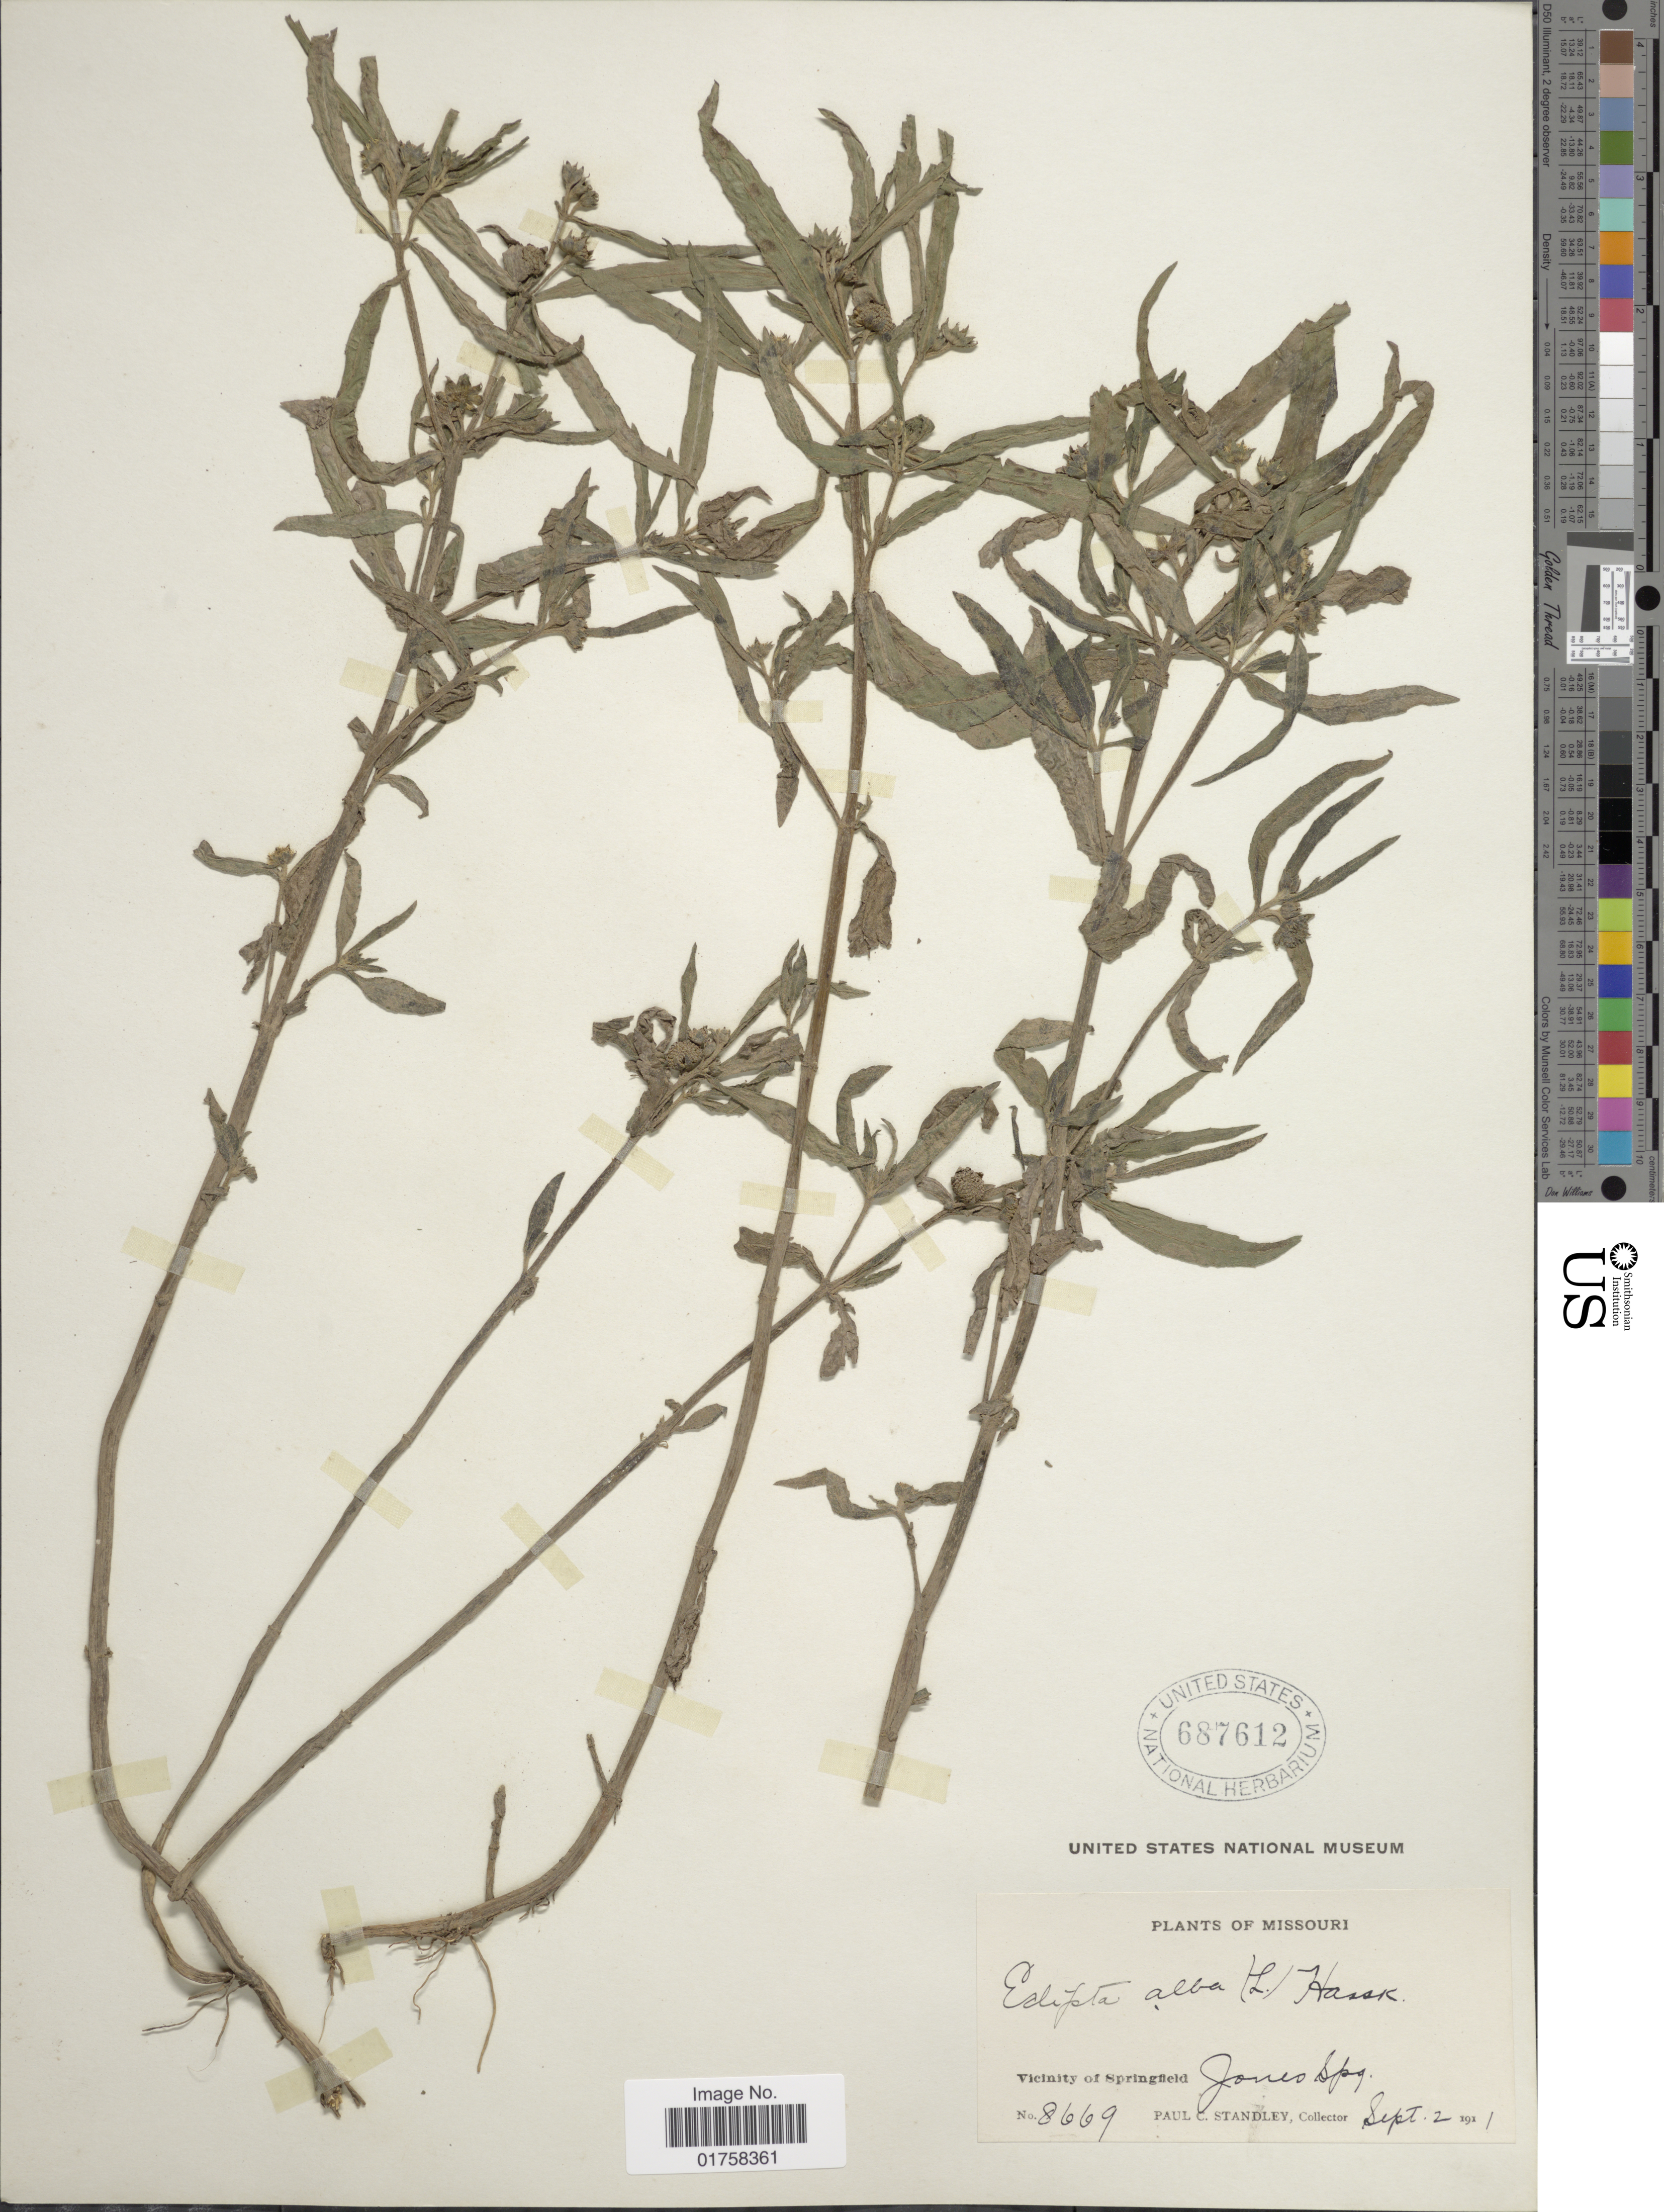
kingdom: Plantae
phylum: Tracheophyta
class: Magnoliopsida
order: Asterales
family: Asteraceae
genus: Eclipta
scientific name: Eclipta alba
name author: (L.) Hassk.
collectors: P. C. Standley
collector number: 8669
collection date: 1911-09-02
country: United States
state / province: Missouri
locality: Vicinity of Springfield, Jones Spg.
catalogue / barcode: US 687612